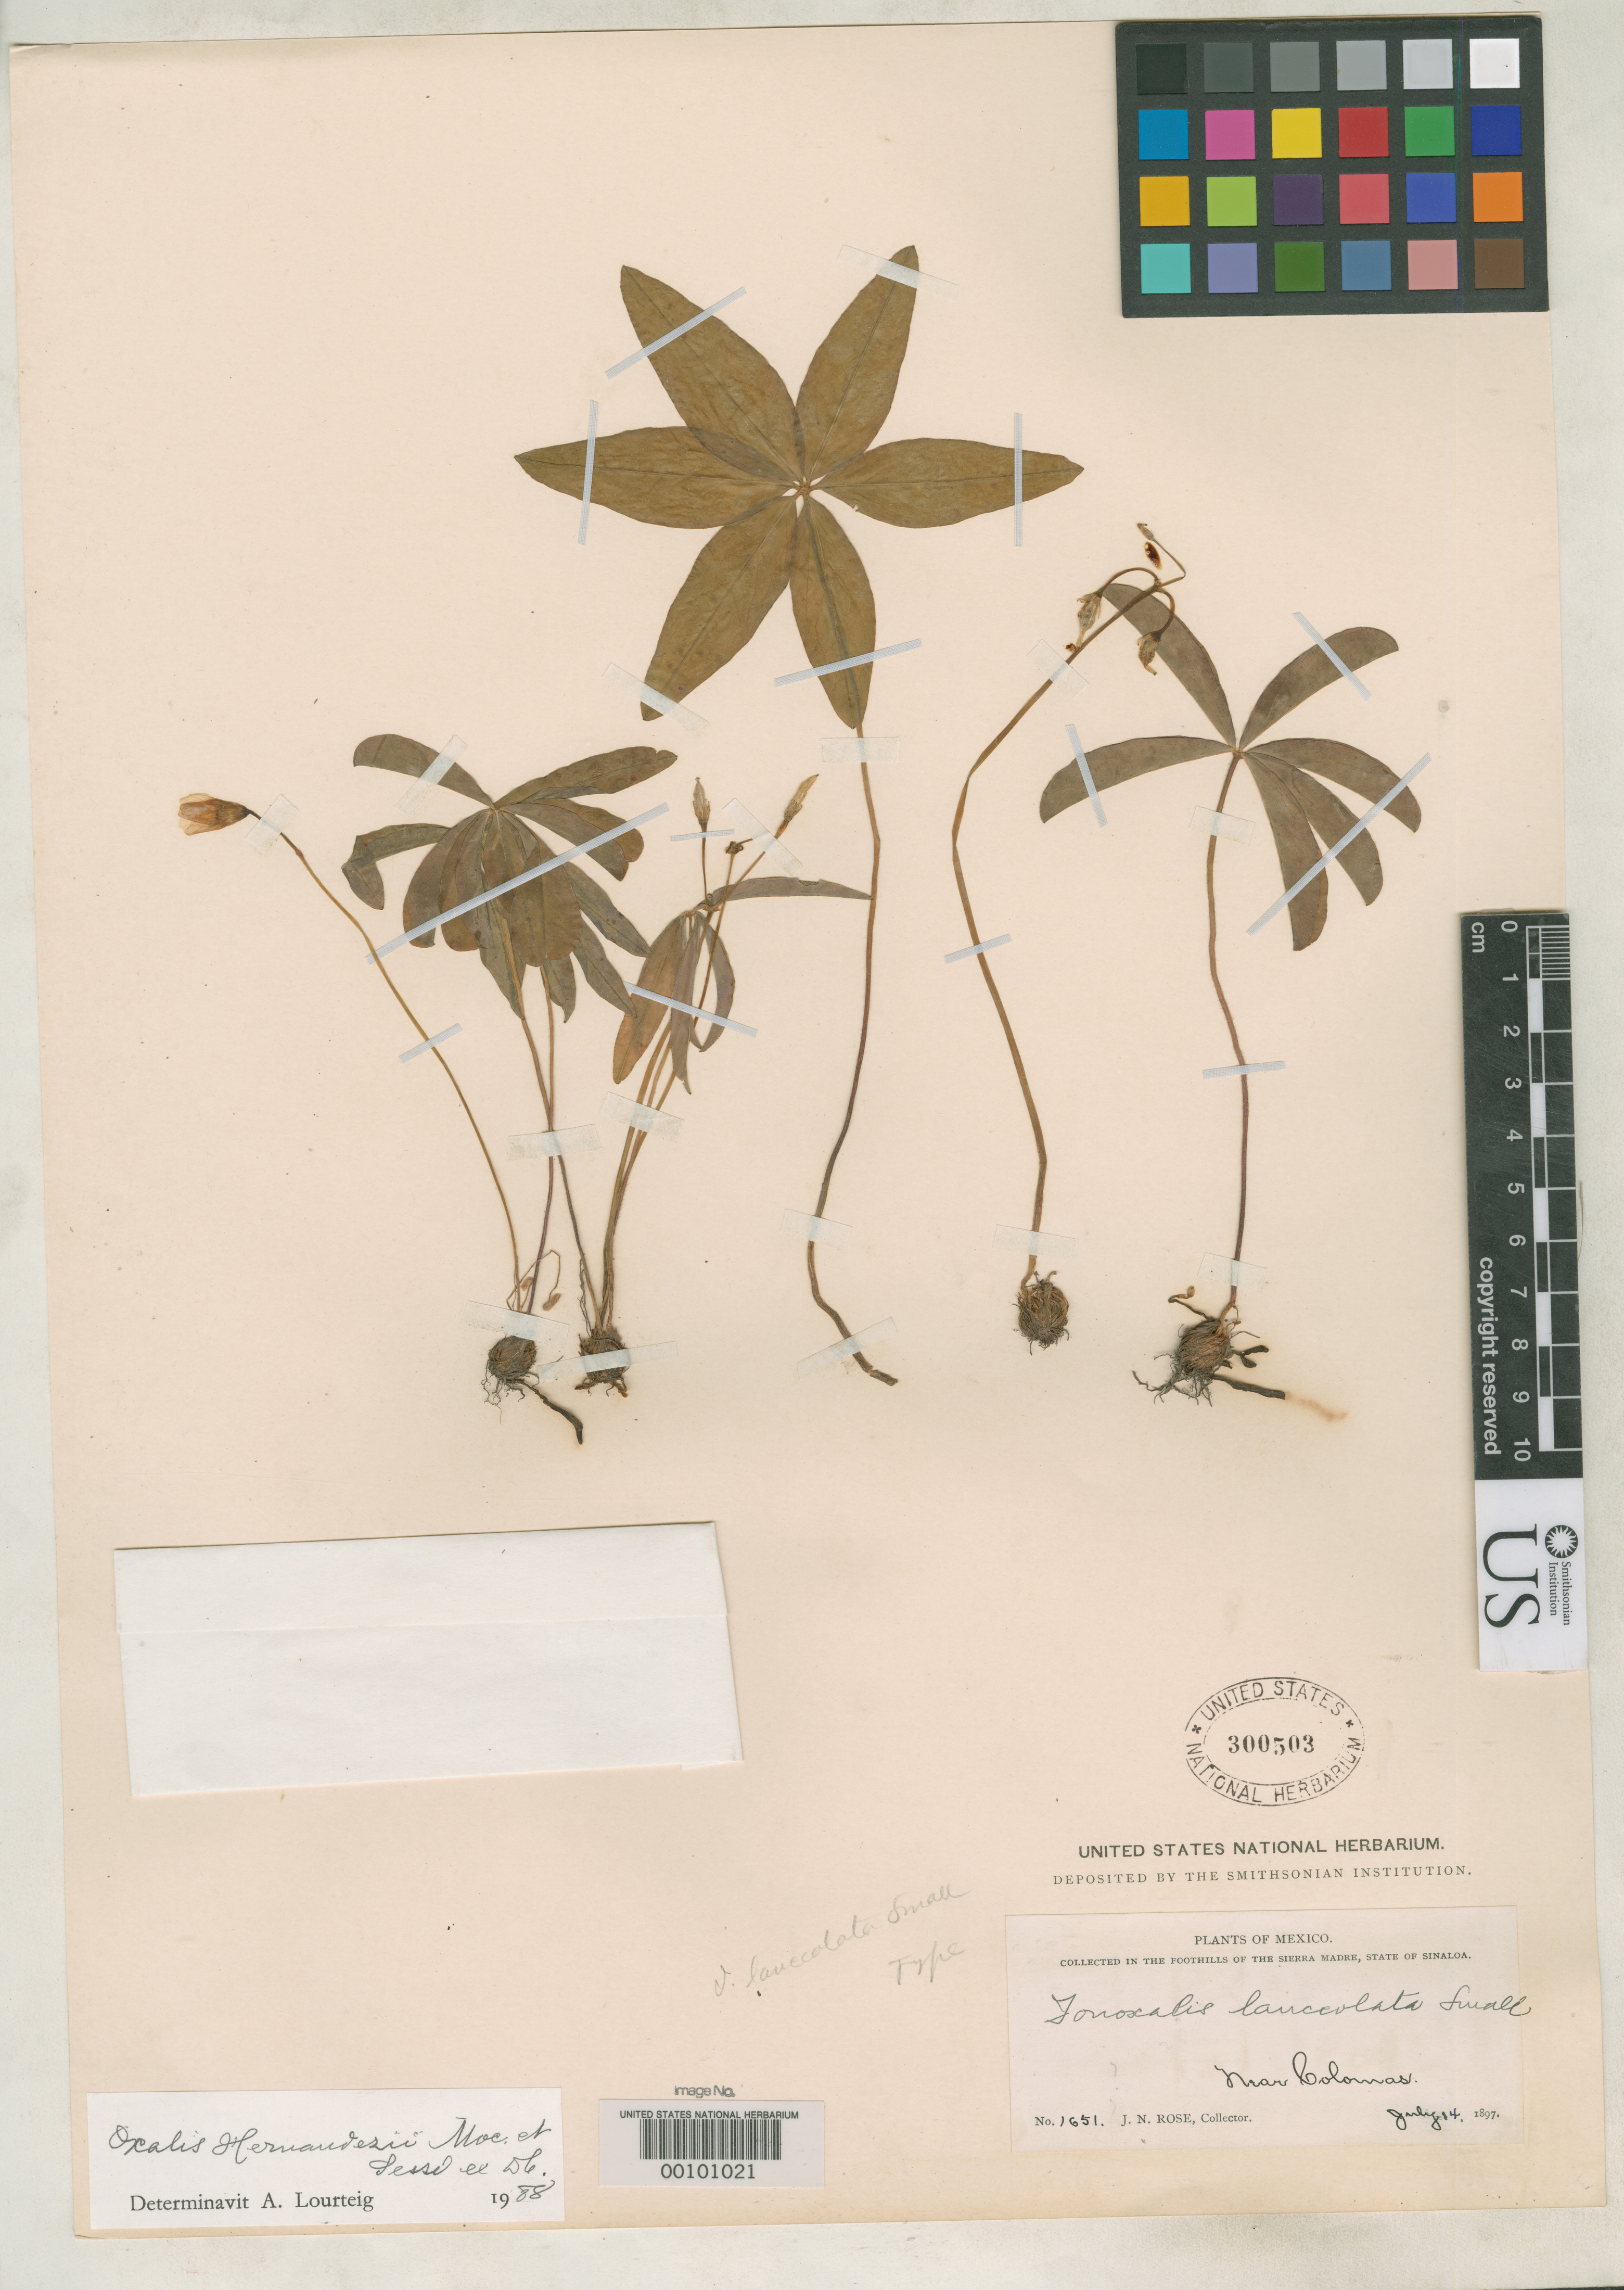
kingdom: Plantae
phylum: Tracheophyta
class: Magnoliopsida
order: Oxalidales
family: Oxalidaceae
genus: Ionoxalis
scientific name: Ionoxalis lanceolata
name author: Small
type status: Isotype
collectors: J. N. Rose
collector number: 1651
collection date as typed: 14 Jul 1897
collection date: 1897-07-14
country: Mexico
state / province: Sinaloa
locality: Colomas.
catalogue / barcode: US 300503